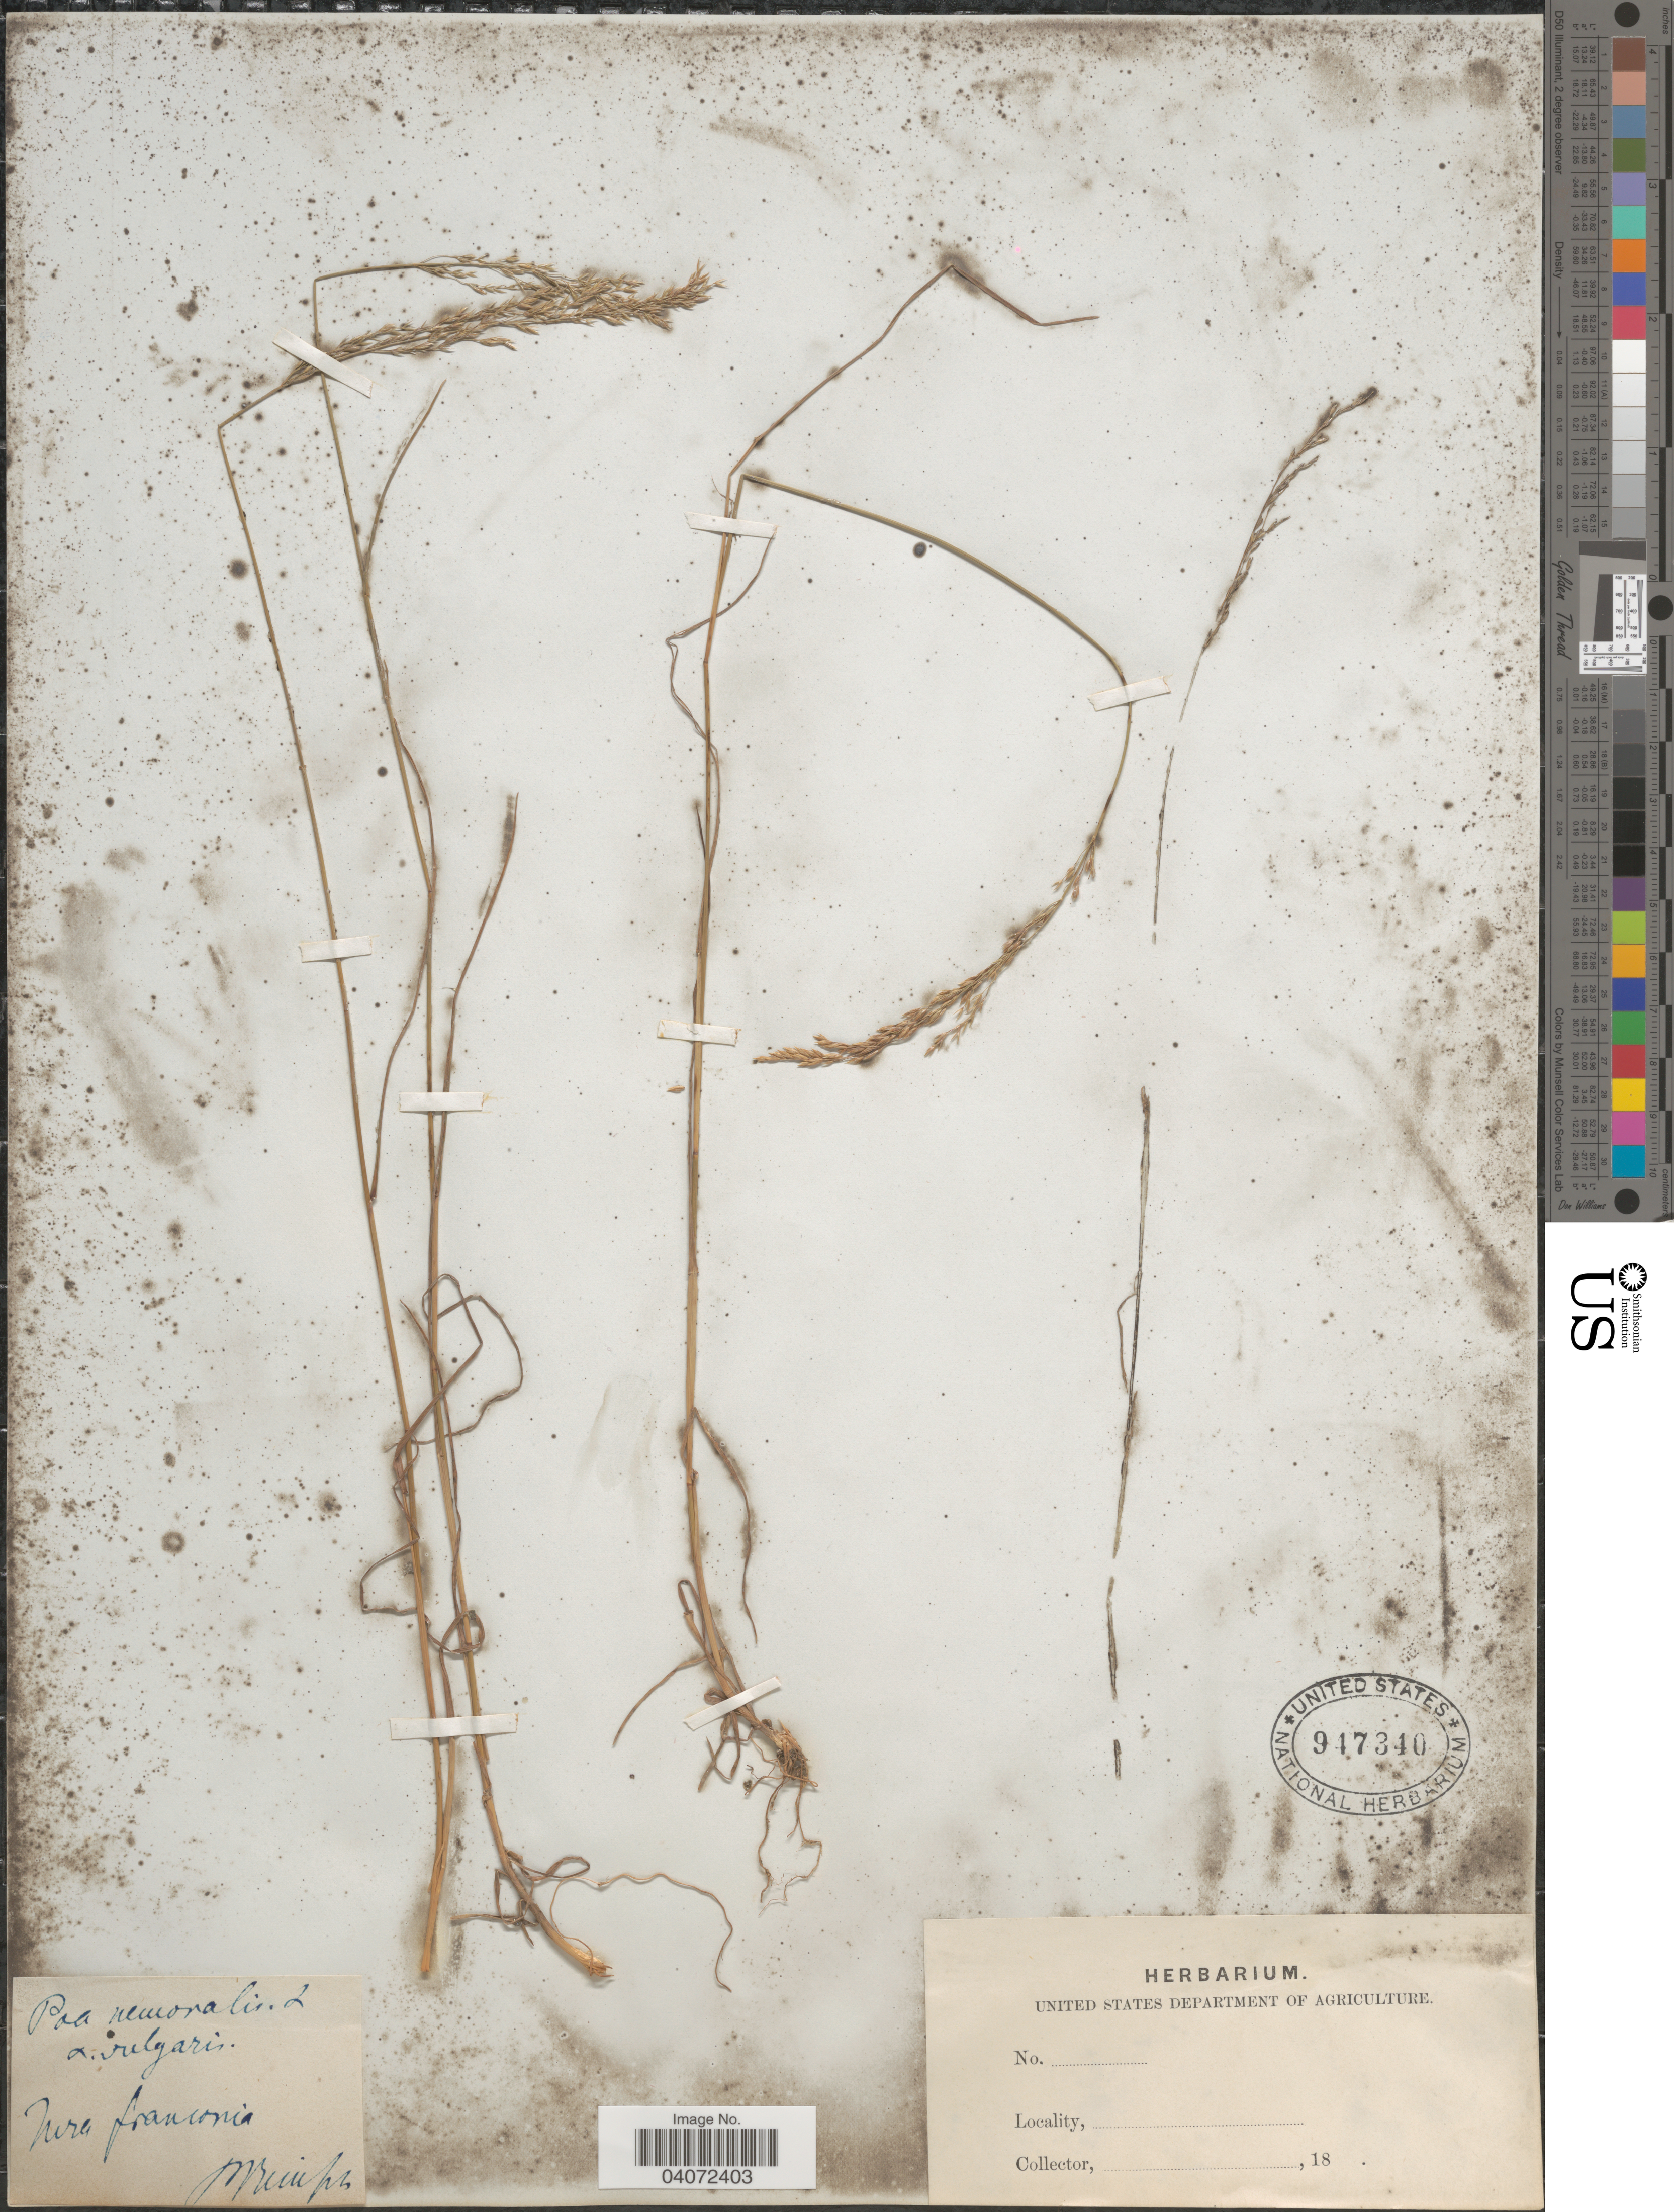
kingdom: Plantae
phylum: Tracheophyta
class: Liliopsida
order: Poales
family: Poaceae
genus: Poa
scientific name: Poa nemoralis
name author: L.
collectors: P. Reinsch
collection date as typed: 18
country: Germany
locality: Jura franconia.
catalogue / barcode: US 947340